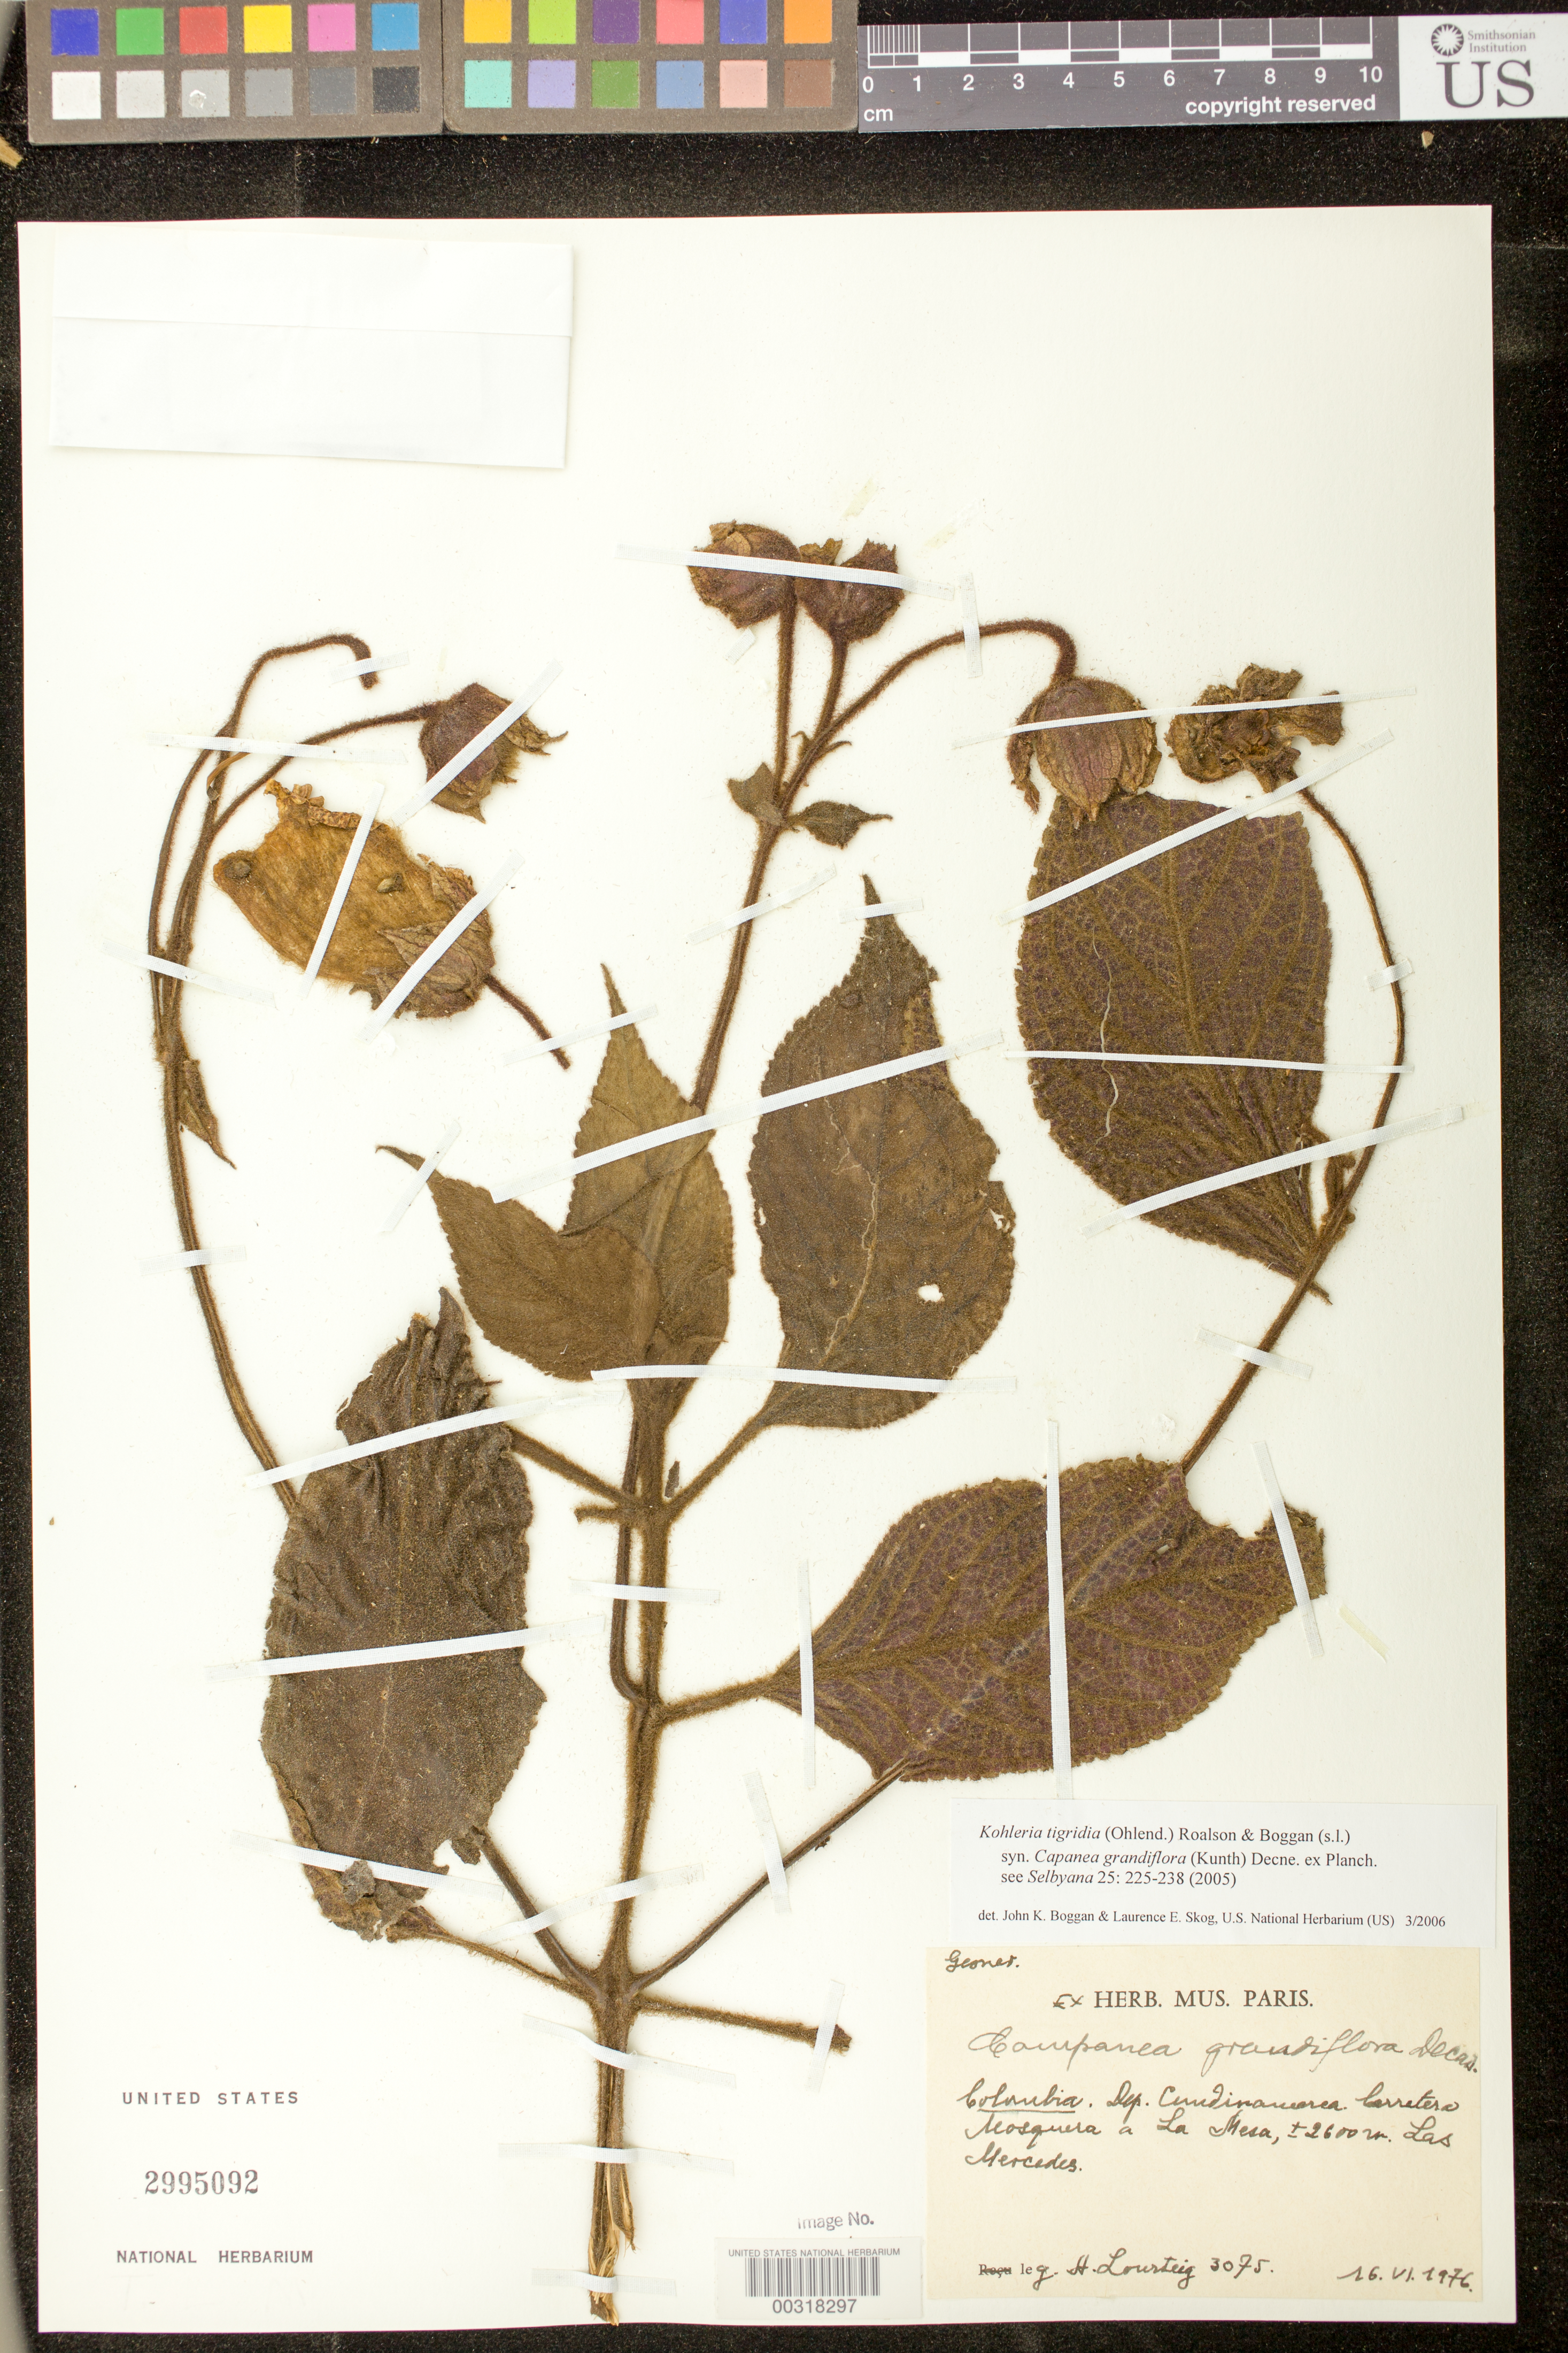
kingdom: Plantae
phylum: Tracheophyta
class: Magnoliopsida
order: Lamiales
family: Gesneriaceae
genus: Kohleria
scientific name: Kohleria tigridia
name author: (Ohlend.) Roalson & Boggan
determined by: Boggan, J. K.; Skog, L. E.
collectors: A. Lourteig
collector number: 3075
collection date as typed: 16 Jun 1976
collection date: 1976-06-16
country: Colombia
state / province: Cundinamarca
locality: Highway Mesoquira to La Mesa, Las Mercedes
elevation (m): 2600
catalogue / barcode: US 2995092